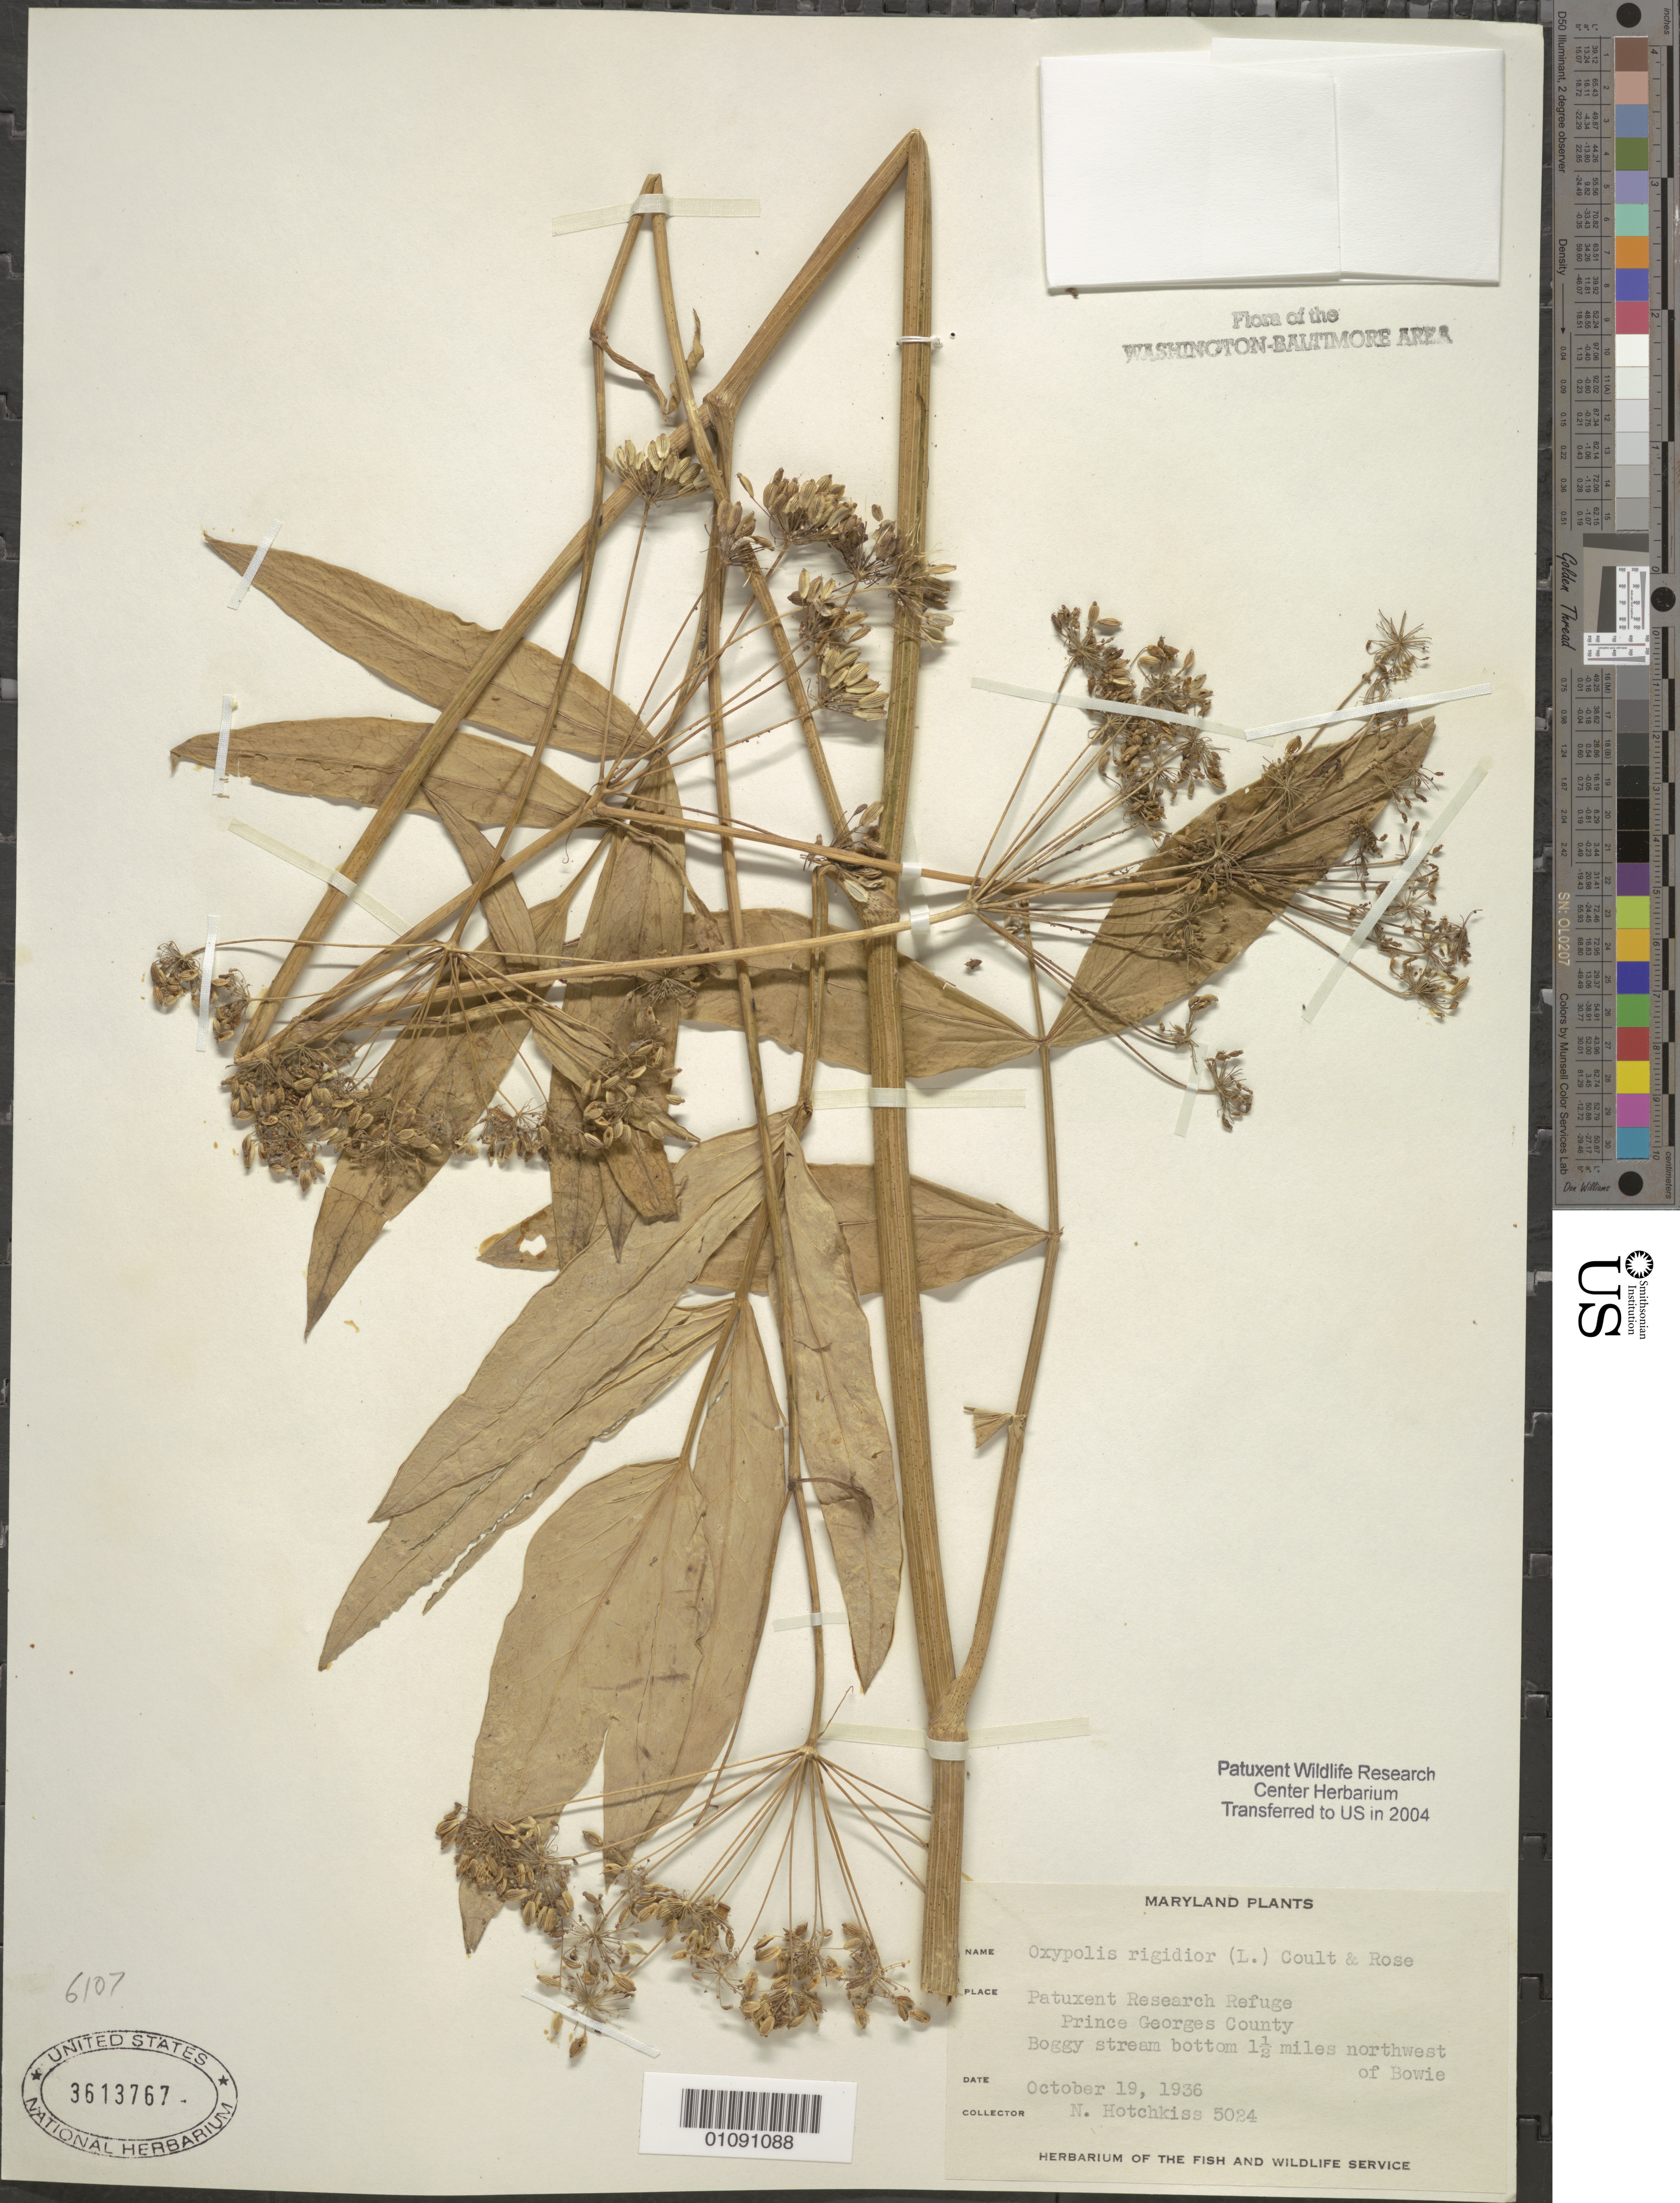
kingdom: Plantae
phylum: Tracheophyta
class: Magnoliopsida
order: Apiales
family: Apiaceae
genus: Oxypolis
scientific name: Oxypolis rigidior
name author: (L.) Raf.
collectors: N. Hotchkiss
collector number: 5024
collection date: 1936-10-19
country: United States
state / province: Maryland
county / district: Prince George's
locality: Patuxent Wildlife Refuge. One and a half mile N.W. of Bowie.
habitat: Boggy stream bottom.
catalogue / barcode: US 3613767